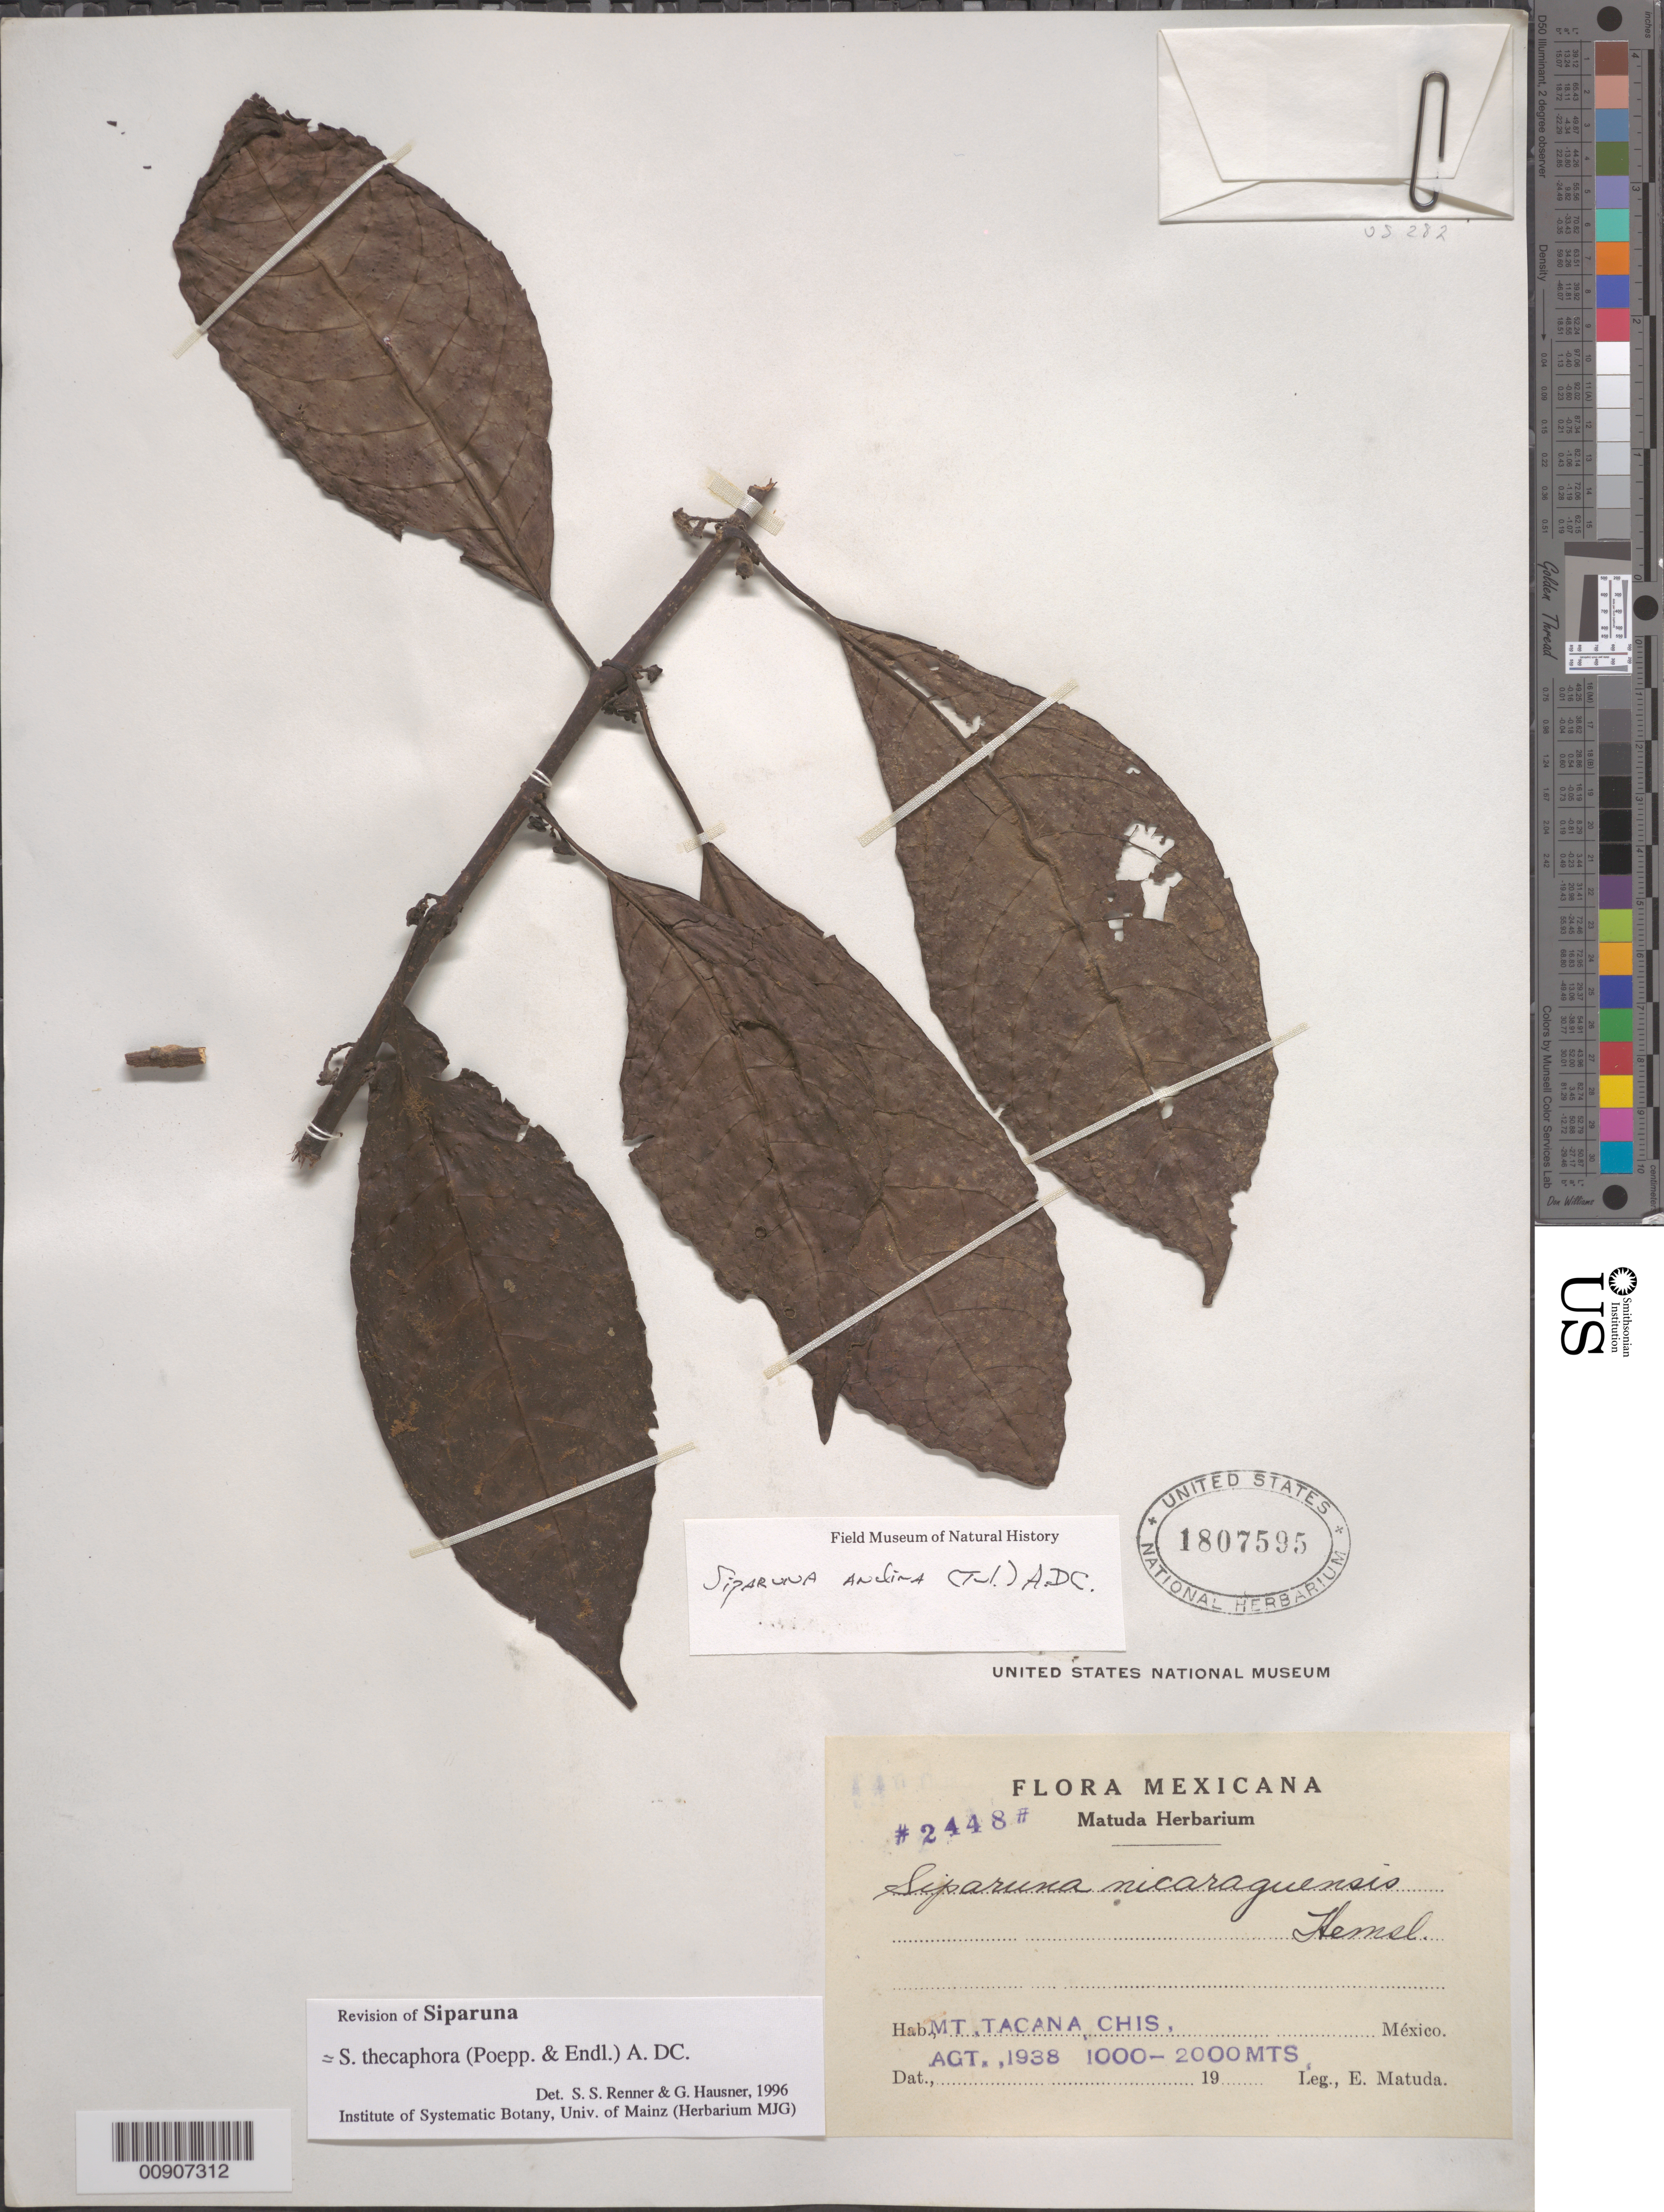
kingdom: Plantae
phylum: Tracheophyta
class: Magnoliopsida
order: Laurales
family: Siparunaceae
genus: Siparuna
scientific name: Siparuna thecaphora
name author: (Poepp. & Endl.) A. DC.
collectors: E. Matuda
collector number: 2448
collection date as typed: Aug 1938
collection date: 1938-08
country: Mexico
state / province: Chiapas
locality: Mt. Tacana, Chiapas.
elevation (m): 2000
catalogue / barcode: US 1807595